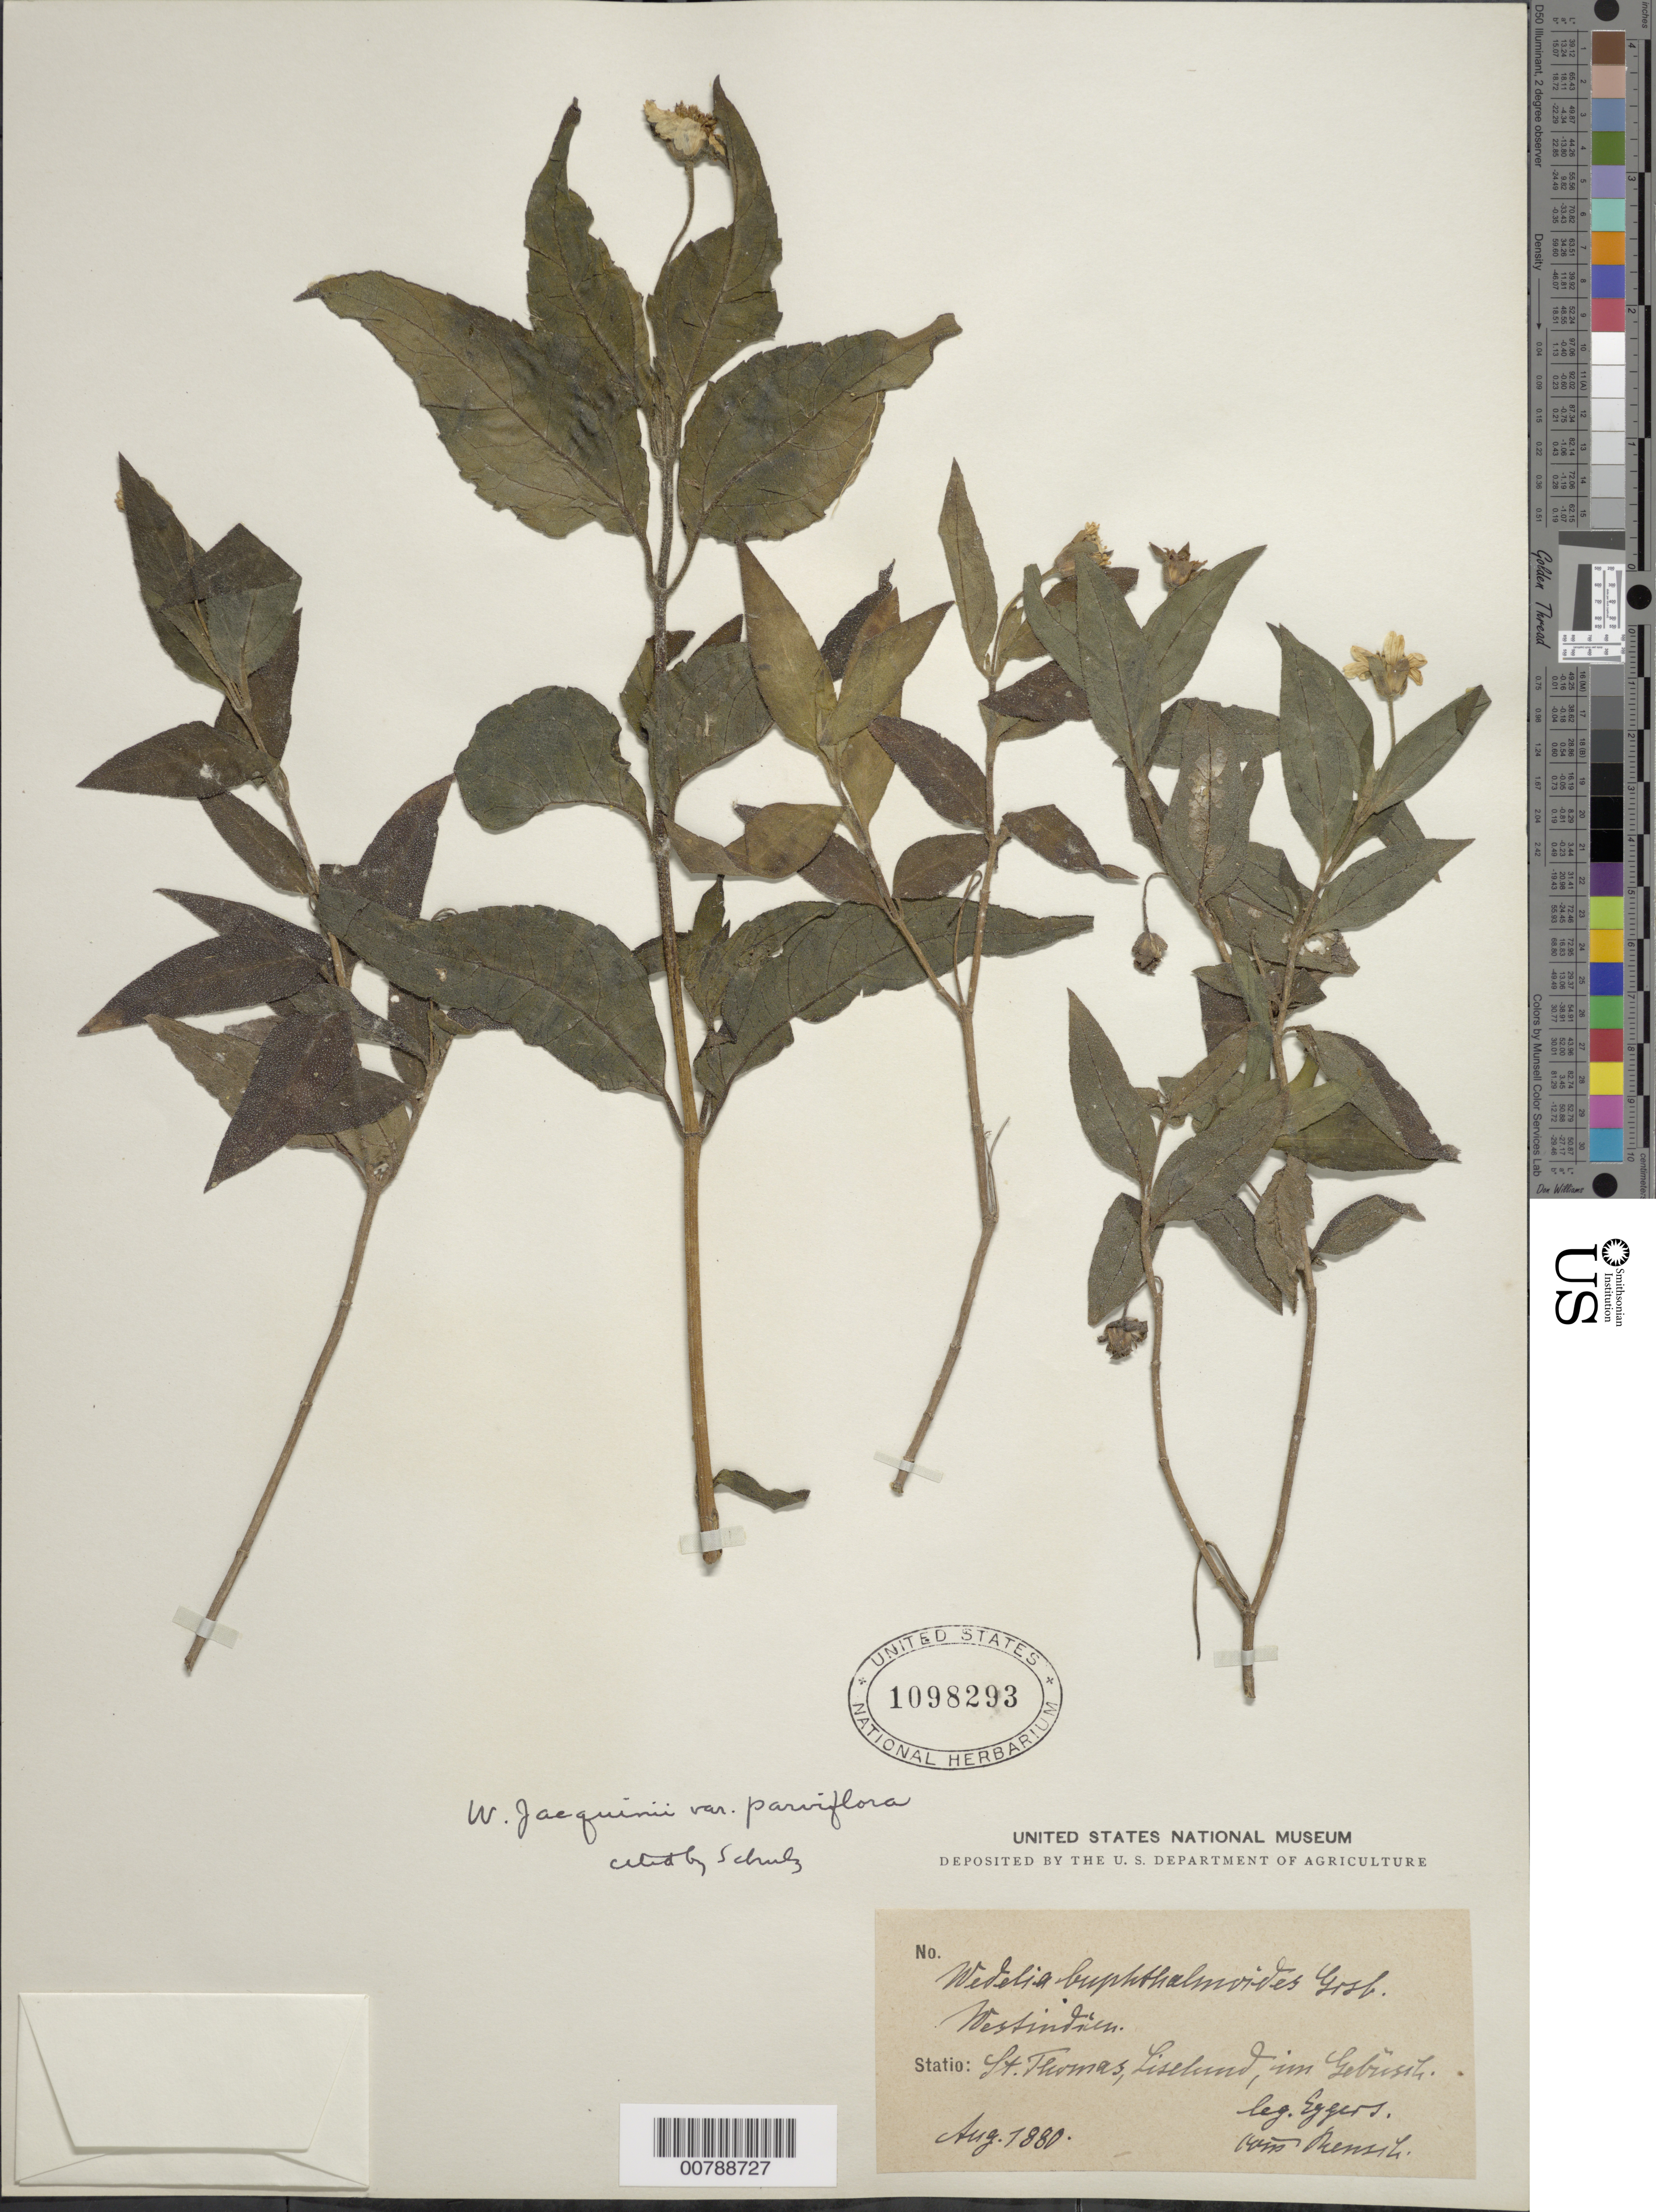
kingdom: Plantae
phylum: Tracheophyta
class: Magnoliopsida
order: Asterales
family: Asteraceae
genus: Wedelia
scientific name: Wedelia calycina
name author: Rich.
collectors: H. F. A. von Eggers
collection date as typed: Aug 1880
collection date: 1880-08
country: U.S. Virgin Islands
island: St. Thomas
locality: Liselund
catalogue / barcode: US 1098293